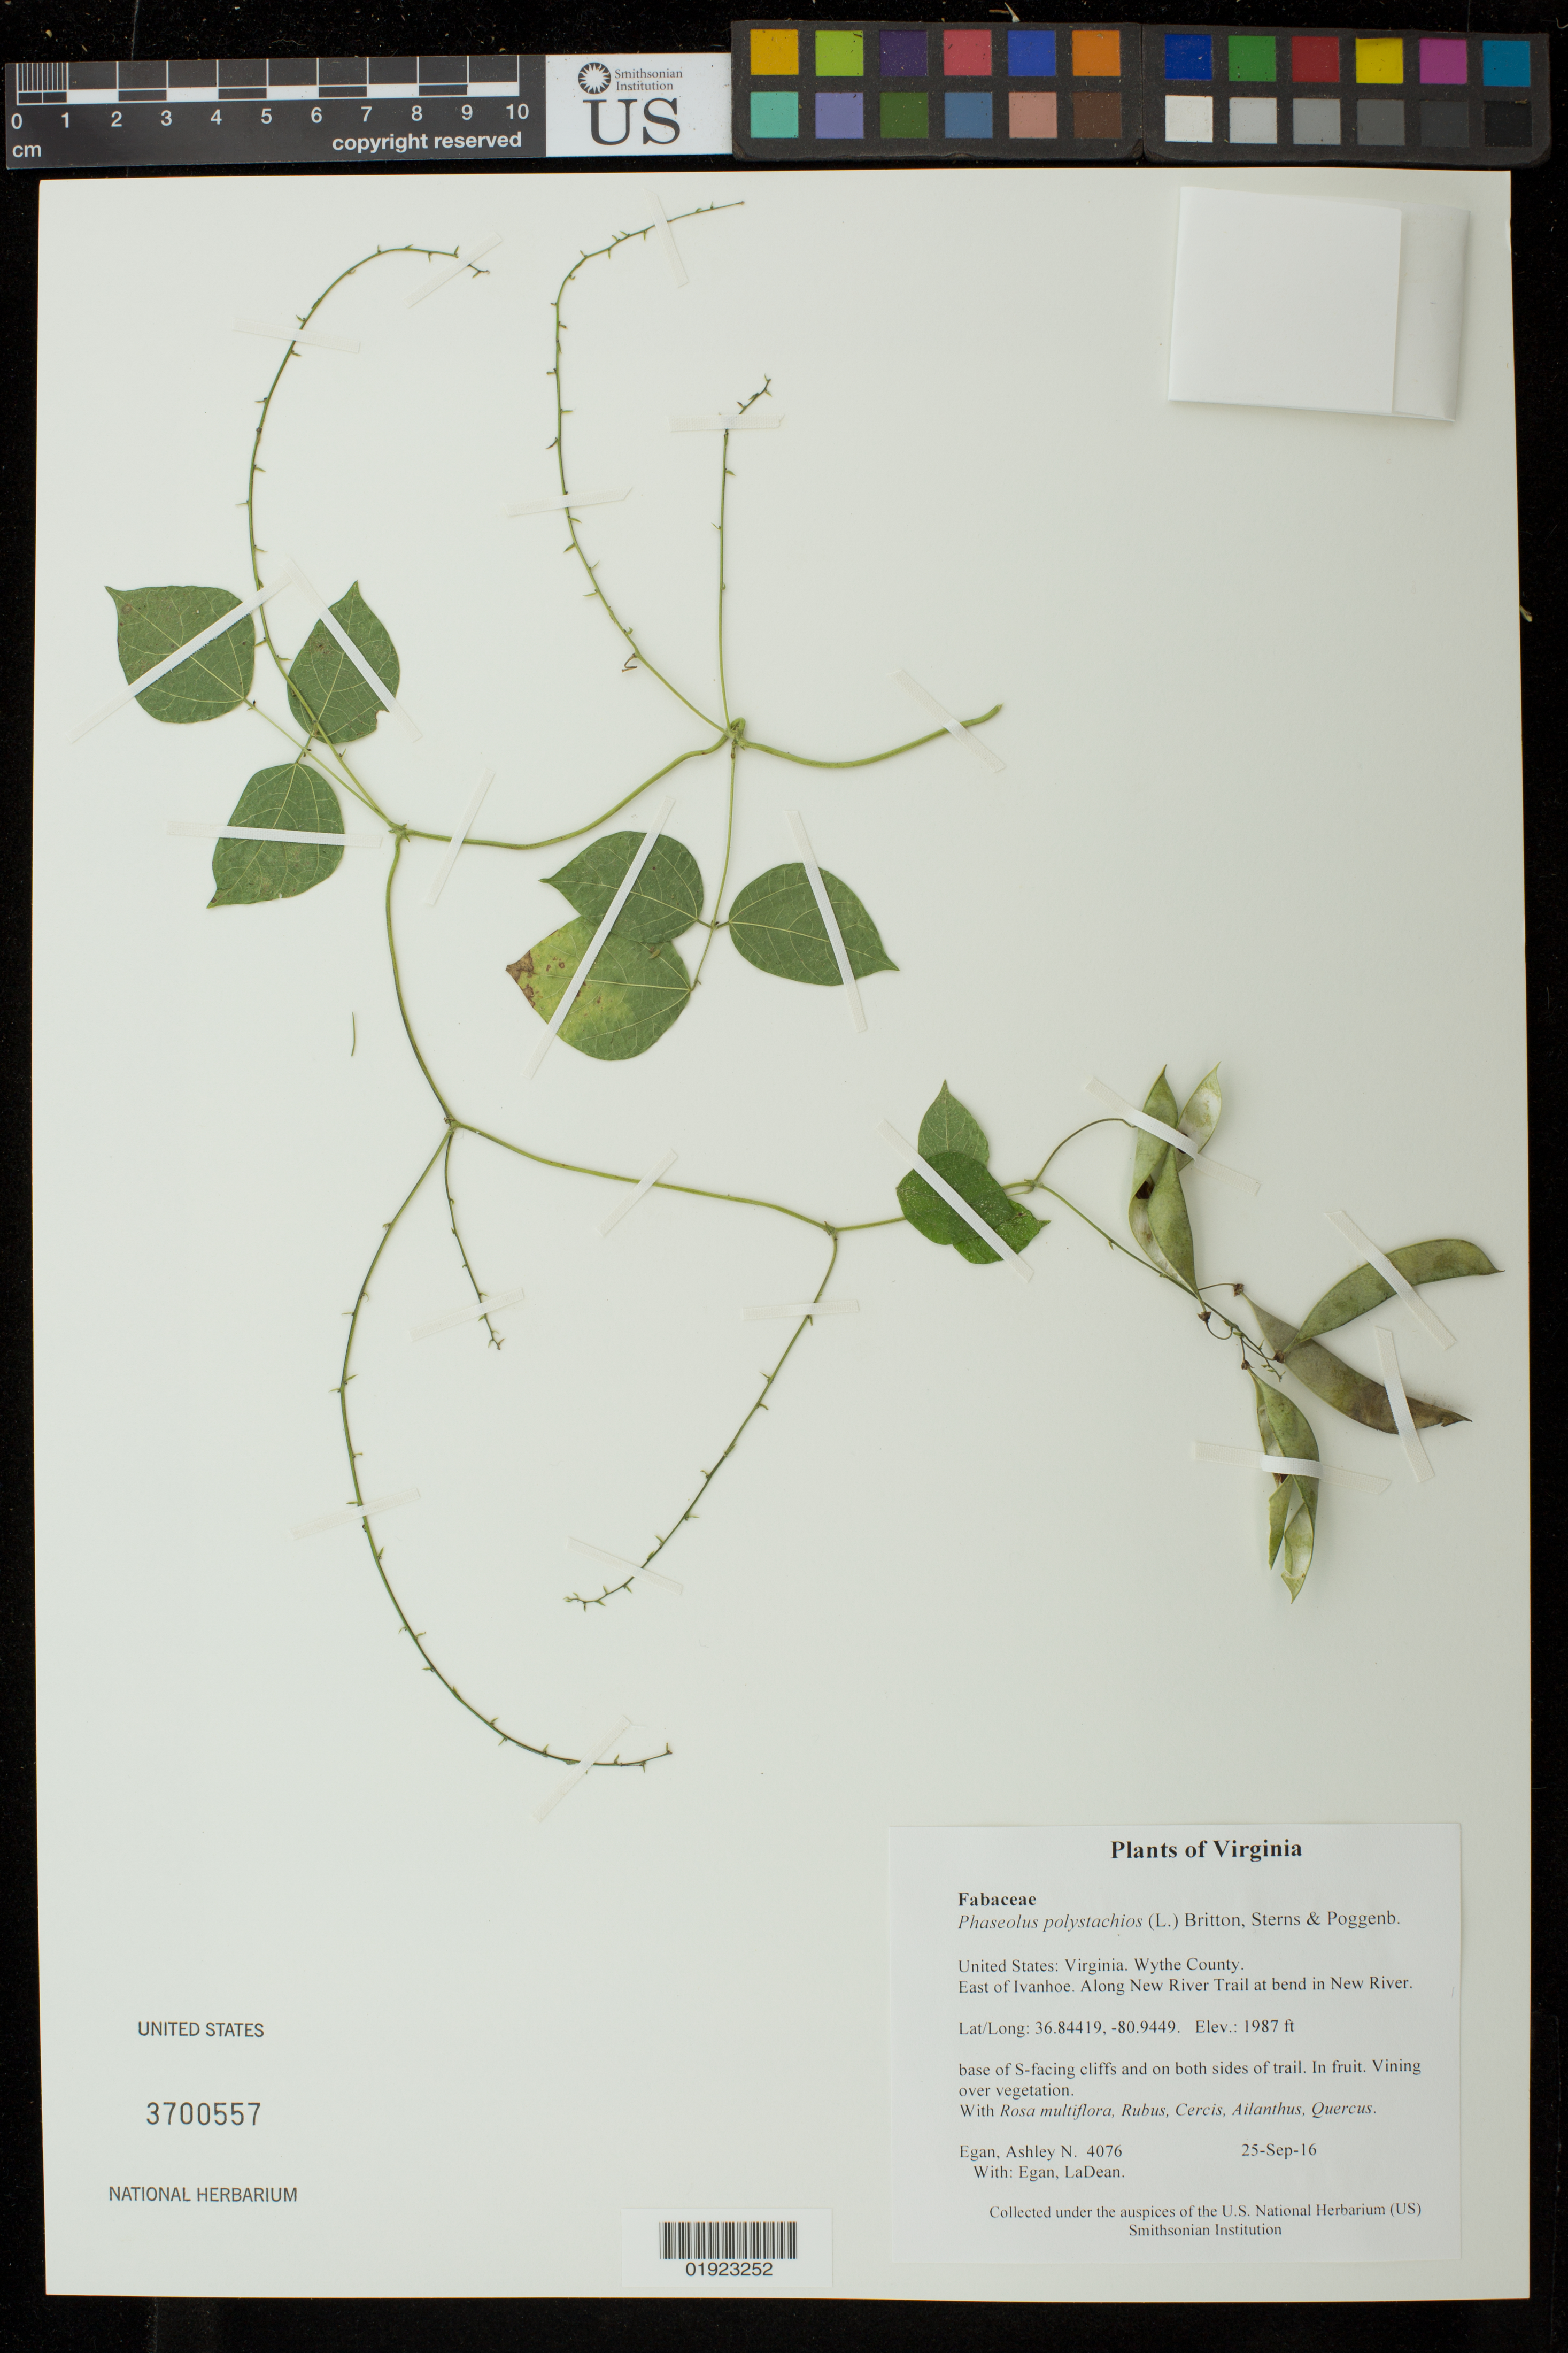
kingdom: Plantae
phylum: Tracheophyta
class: Magnoliopsida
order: Fabales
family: Fabaceae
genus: Phaseolus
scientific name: Phaseolus polystachios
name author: (L.) Britton, Stearns & Poggenb.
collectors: A. N. Egan & L. Egan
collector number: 4076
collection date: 2016-09-25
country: United States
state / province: Virginia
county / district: Wythe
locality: East of Ivanhoe. Along New River Trail at bend in New River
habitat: Base of S-facing cliffs and on both sides of trail.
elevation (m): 606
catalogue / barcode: US 3700557